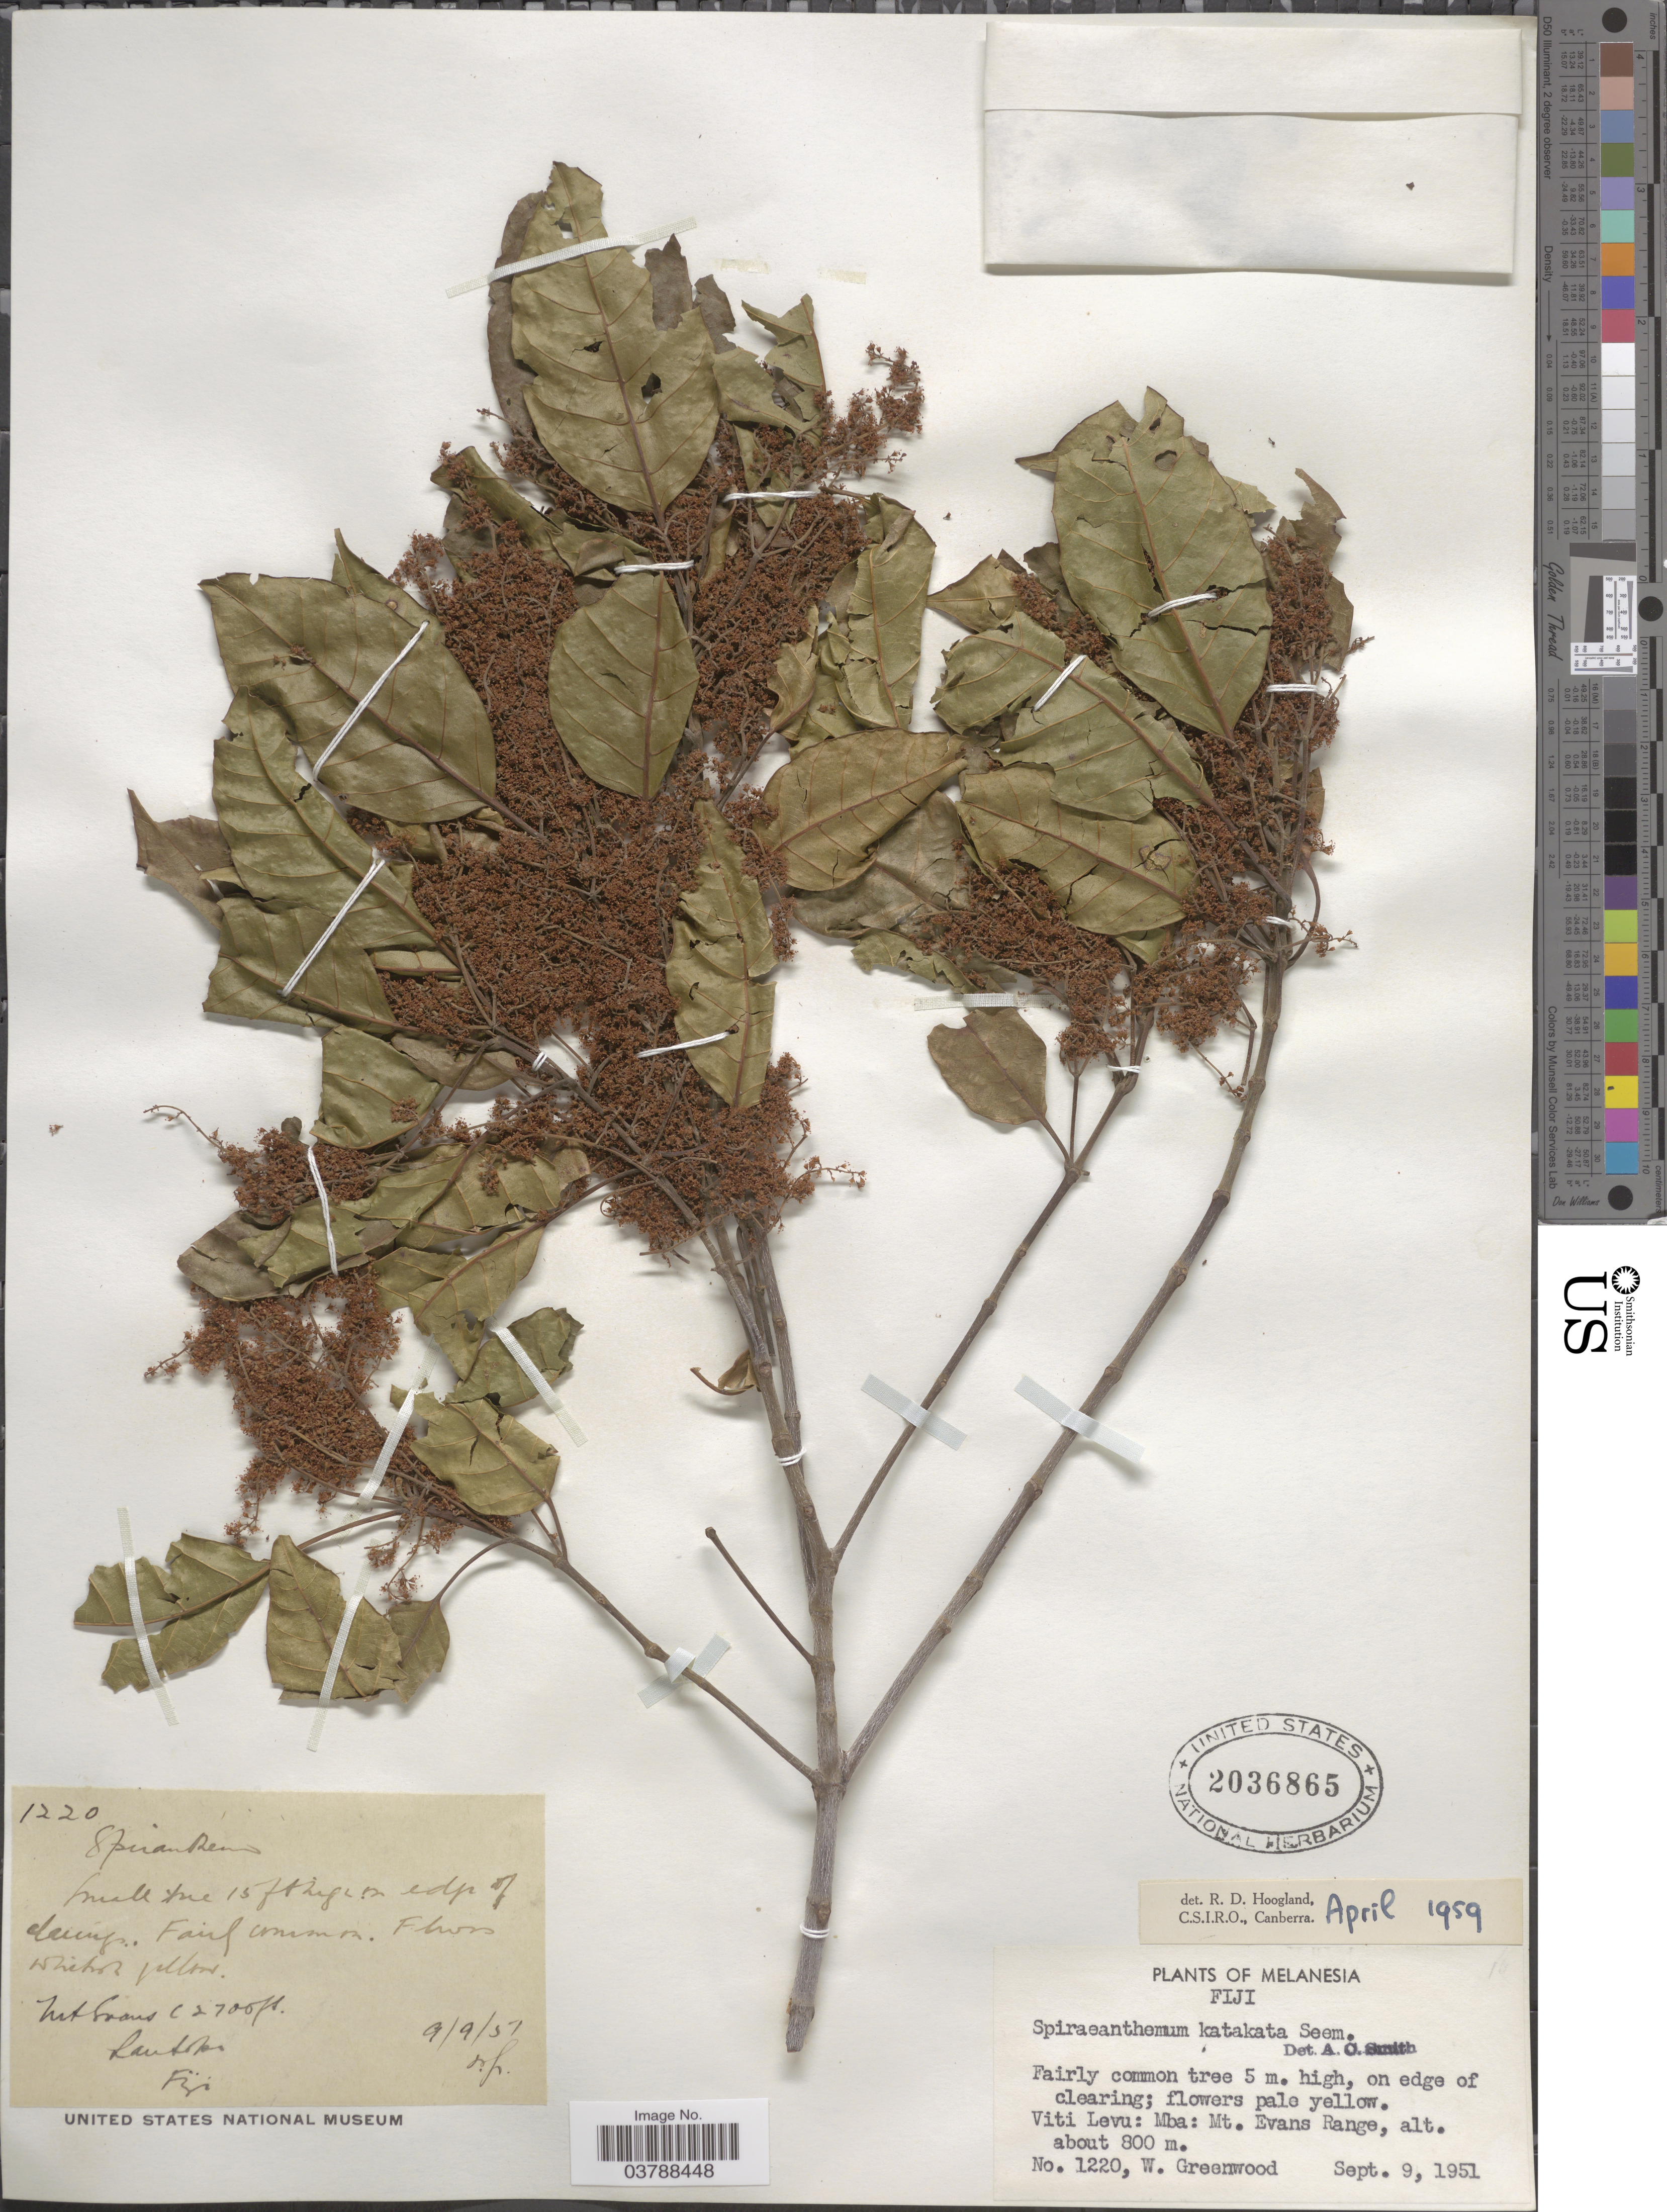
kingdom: Plantae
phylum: Tracheophyta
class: Magnoliopsida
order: Oxalidales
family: Cunoniaceae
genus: Spiraeanthemum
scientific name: Spiraeanthemum katakata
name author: Seem.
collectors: W. Greenwood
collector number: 1220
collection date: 1951-09-09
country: Fiji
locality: Melanesia. Viti Levu: Mba: Mt. Evans Range.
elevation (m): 800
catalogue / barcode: US 2036865